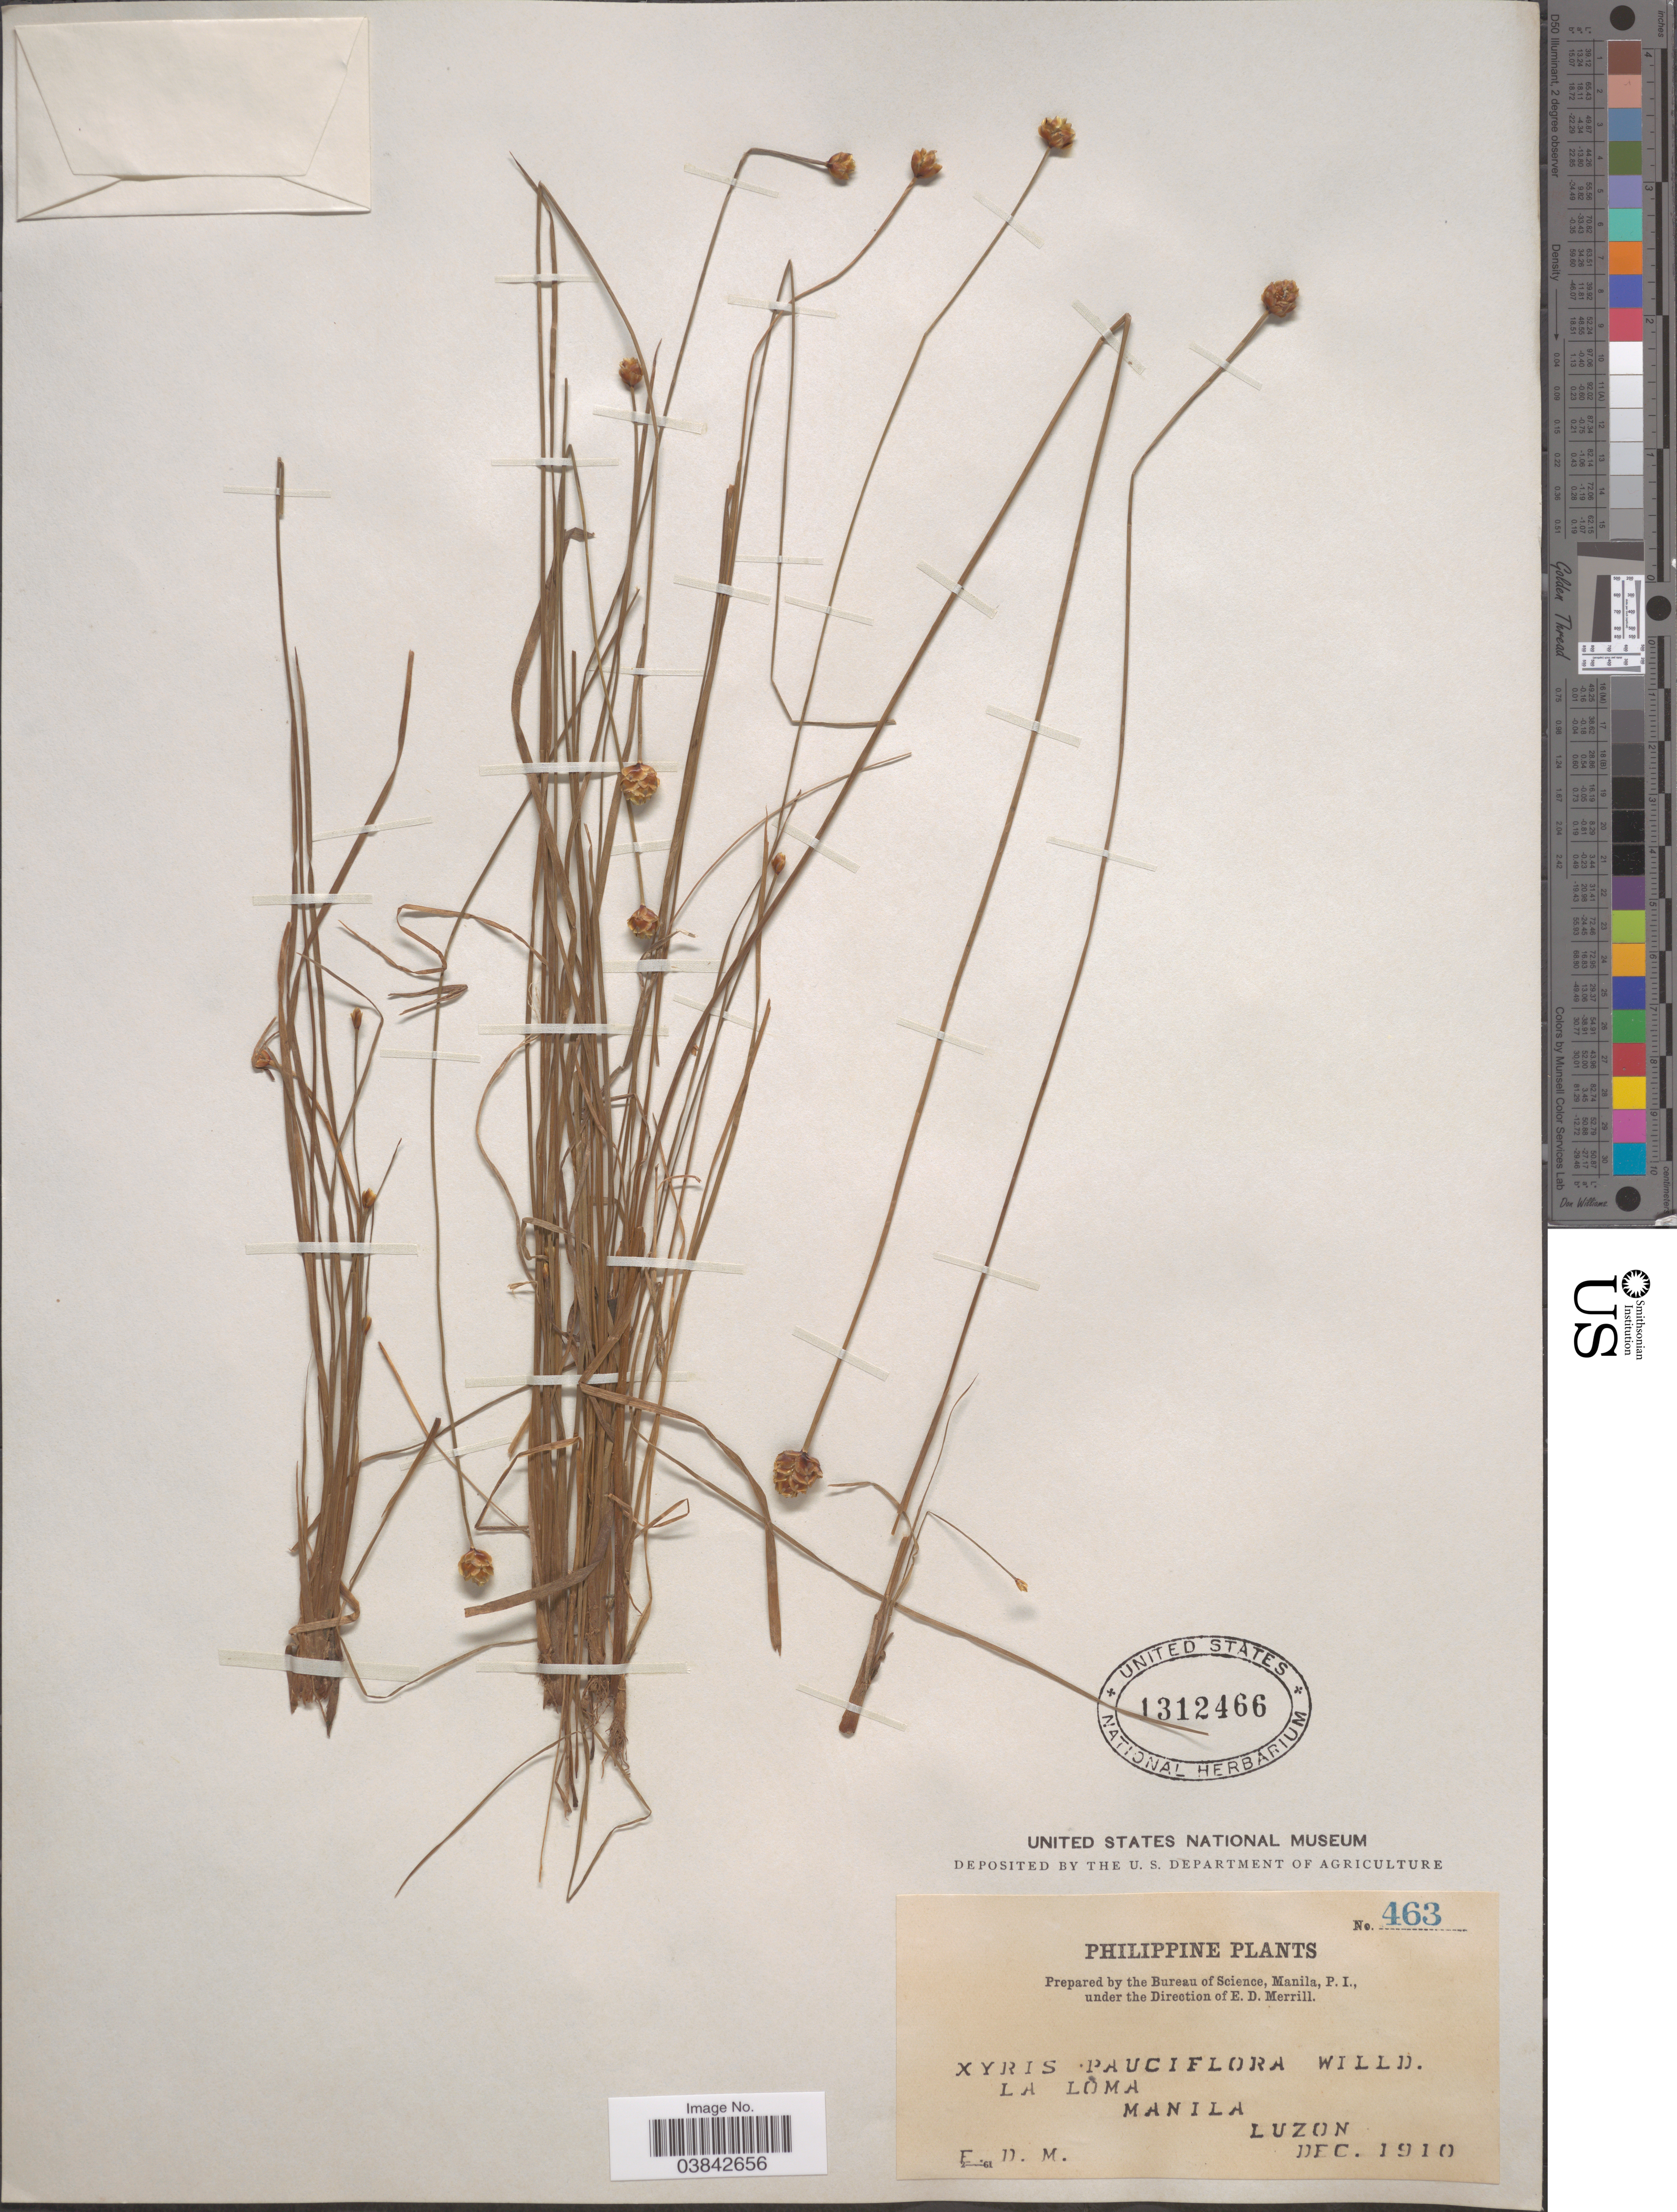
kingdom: Plantae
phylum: Tracheophyta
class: Liliopsida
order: Poales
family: Xyridaceae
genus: Xyris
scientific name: Xyris pauciflora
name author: Willd.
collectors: E. D. Merrill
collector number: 463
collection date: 1910-12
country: Philippines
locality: La Loma, Manila, Luzon.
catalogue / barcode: US 1312466